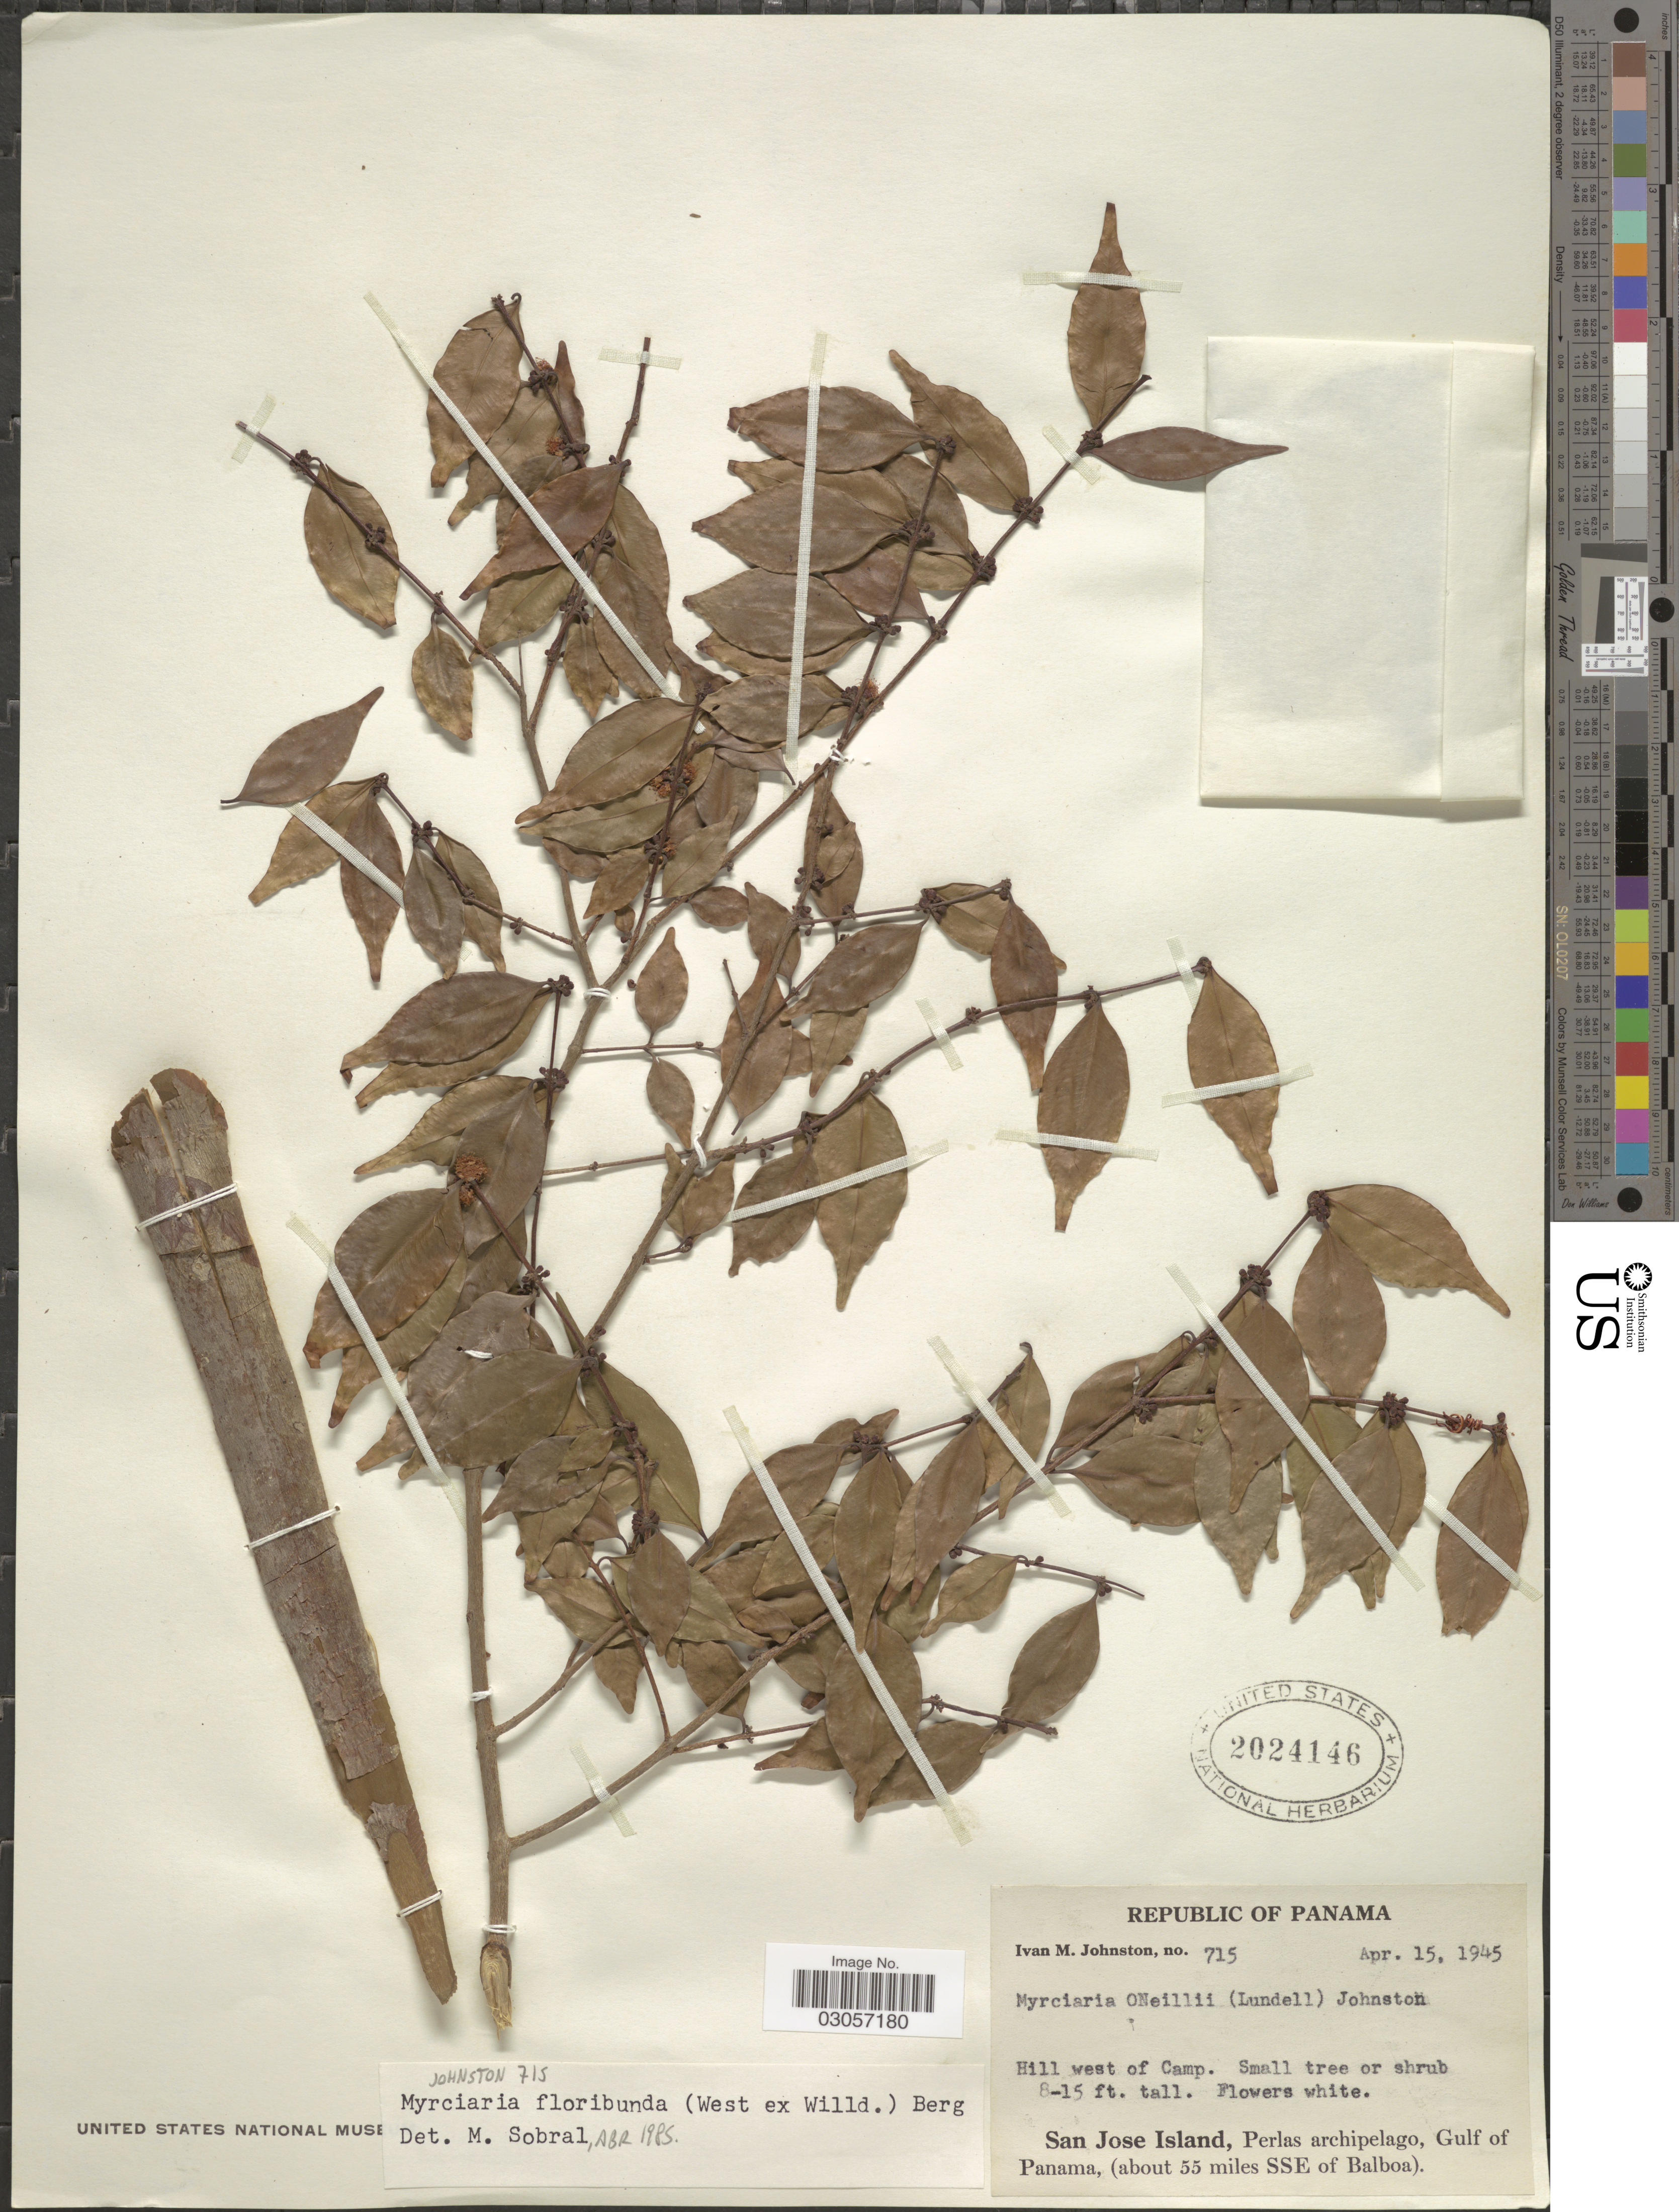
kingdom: Plantae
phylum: Tracheophyta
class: Magnoliopsida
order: Myrtales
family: Myrtaceae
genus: Myrciaria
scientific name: Myrciaria floribunda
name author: (H. West ex Willd.) O. Berg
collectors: I.M. Johnston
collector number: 715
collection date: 1945-04-15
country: Panama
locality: Hill west of Camp, San Jose Island, Perlas archipelago, Gulf of Panama, (about 55 miles SSE of Balboa).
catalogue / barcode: US 2024146